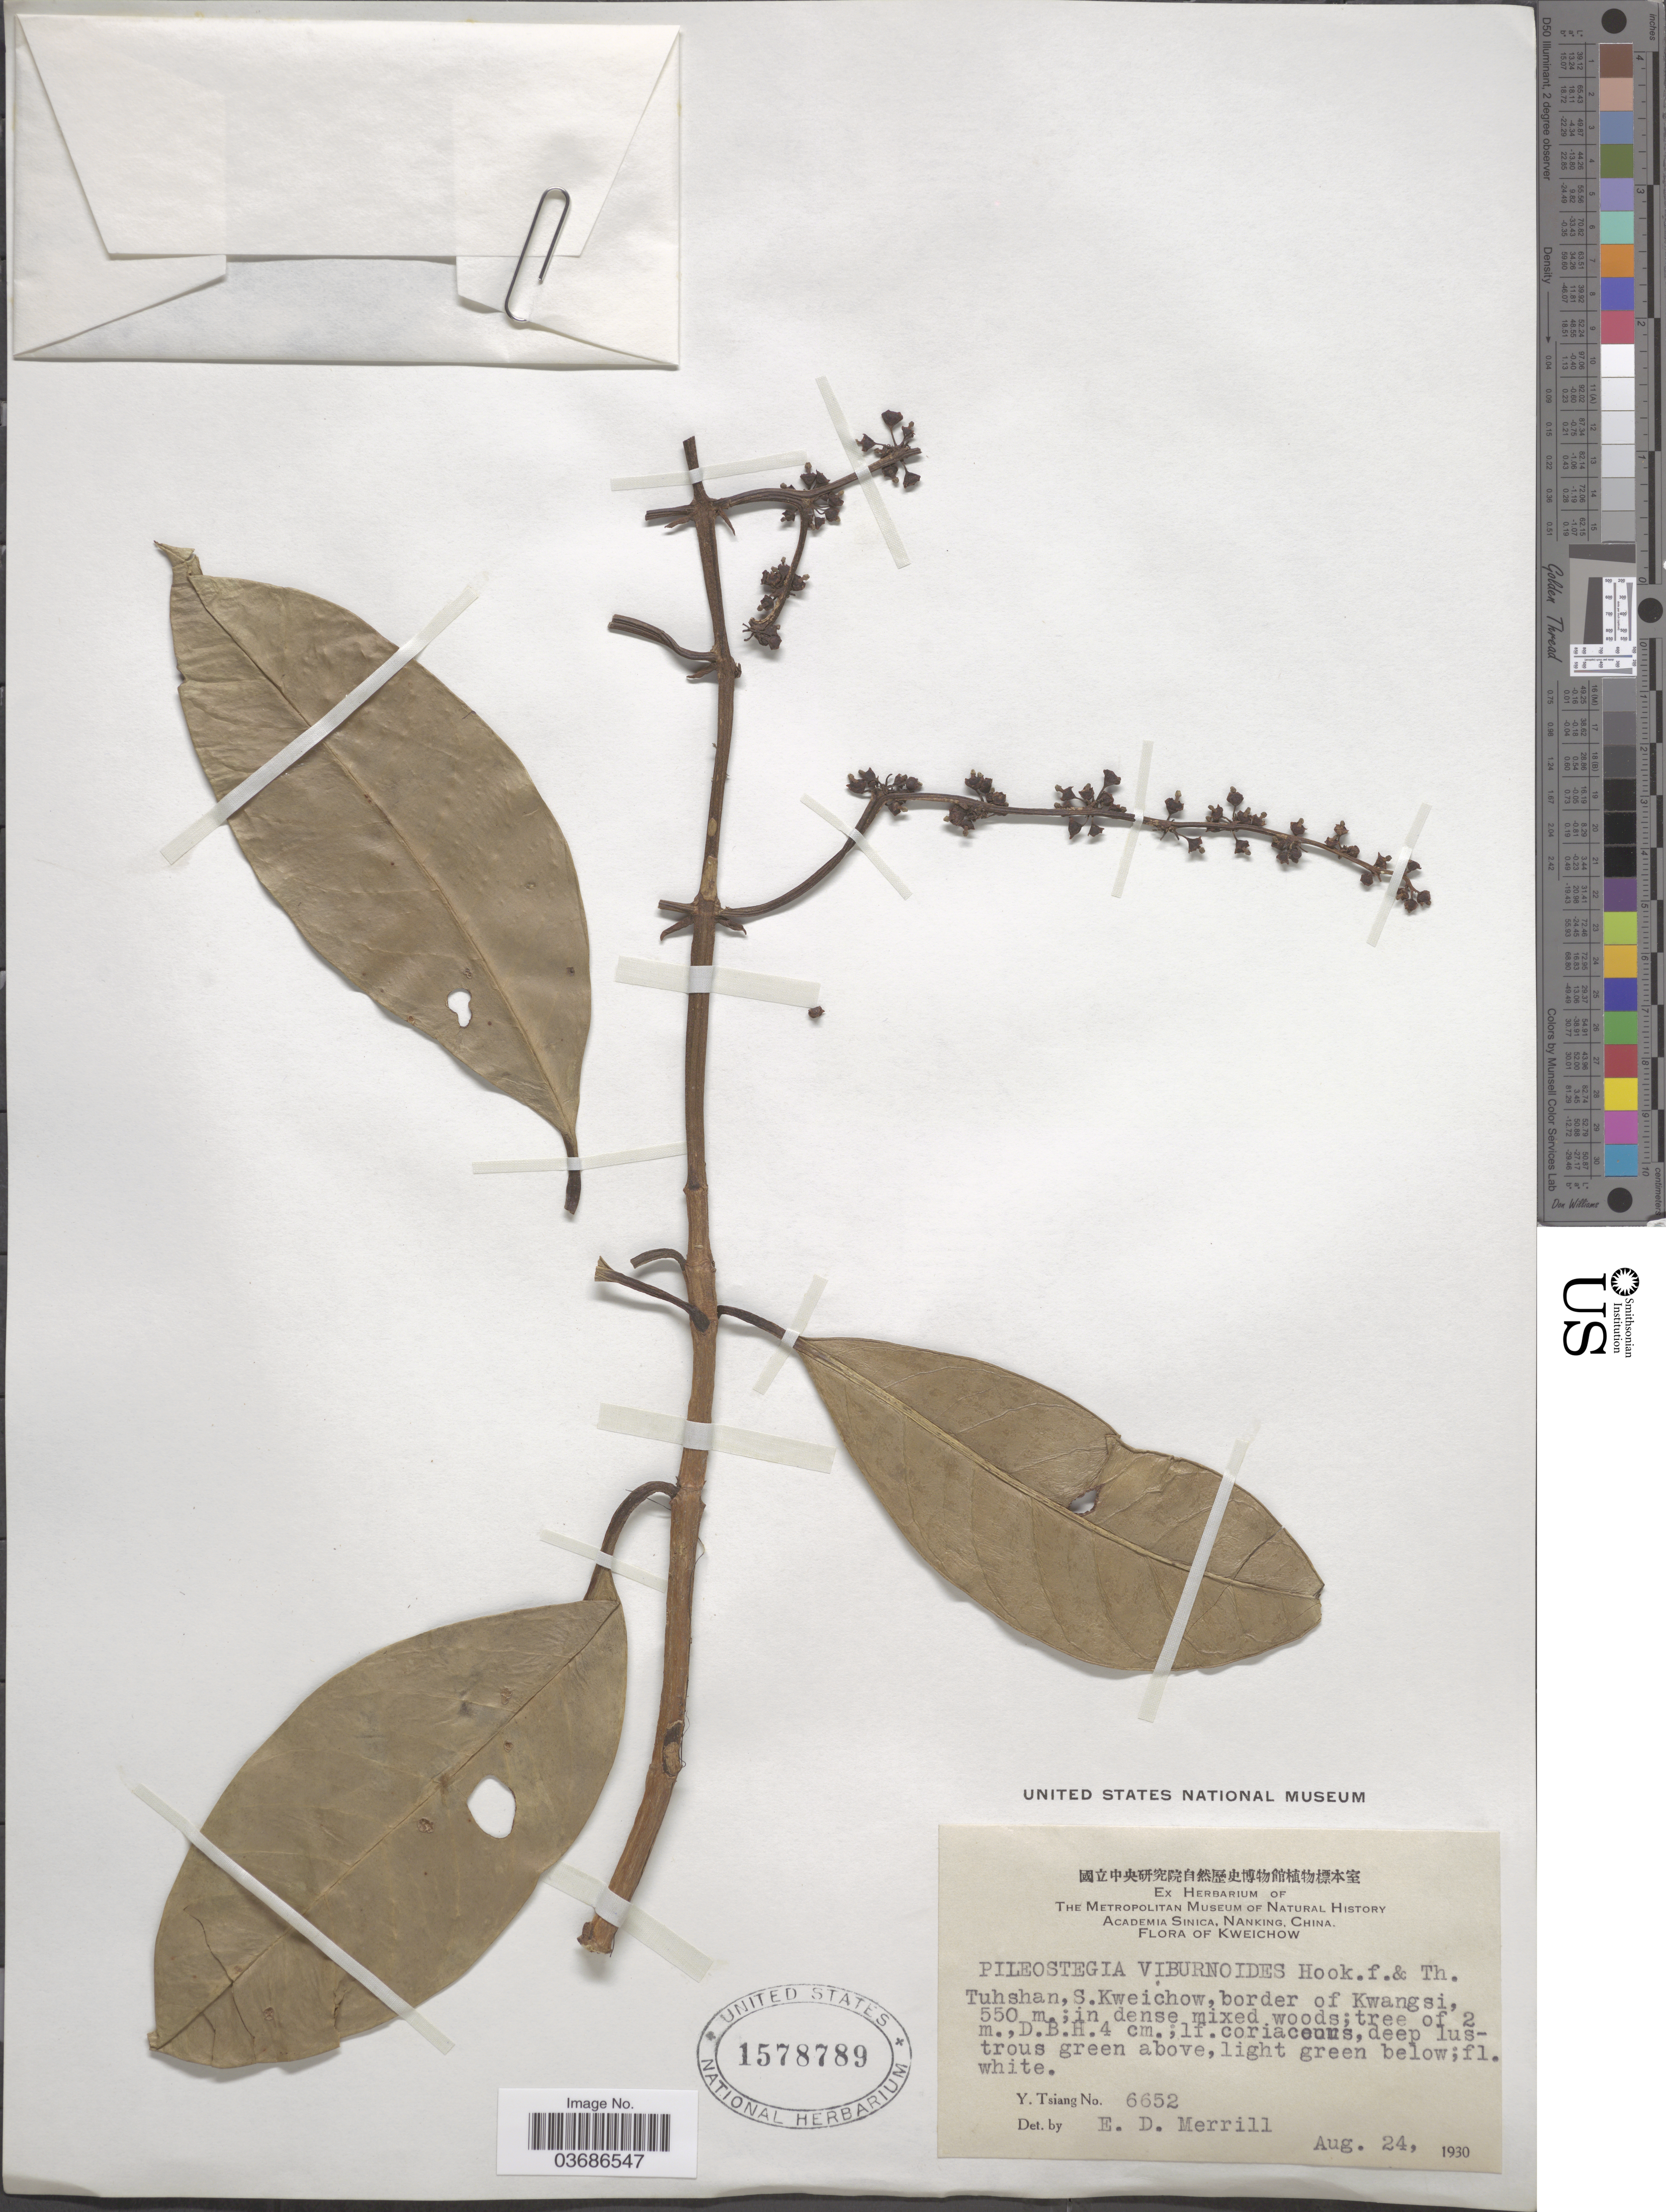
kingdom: Plantae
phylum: Tracheophyta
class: Magnoliopsida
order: Cornales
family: Hydrangeaceae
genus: Hydrangea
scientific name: Hydrangea viburnoides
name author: (Hook. f. & Thomson) Y. De Smet & Granados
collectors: Y. Tsiang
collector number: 6652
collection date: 1930-08-24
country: China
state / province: Guizhou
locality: Kweichow. Tuhshan, S. Kweichow, border of Kwangsi.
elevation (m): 550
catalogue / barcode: US 1578789